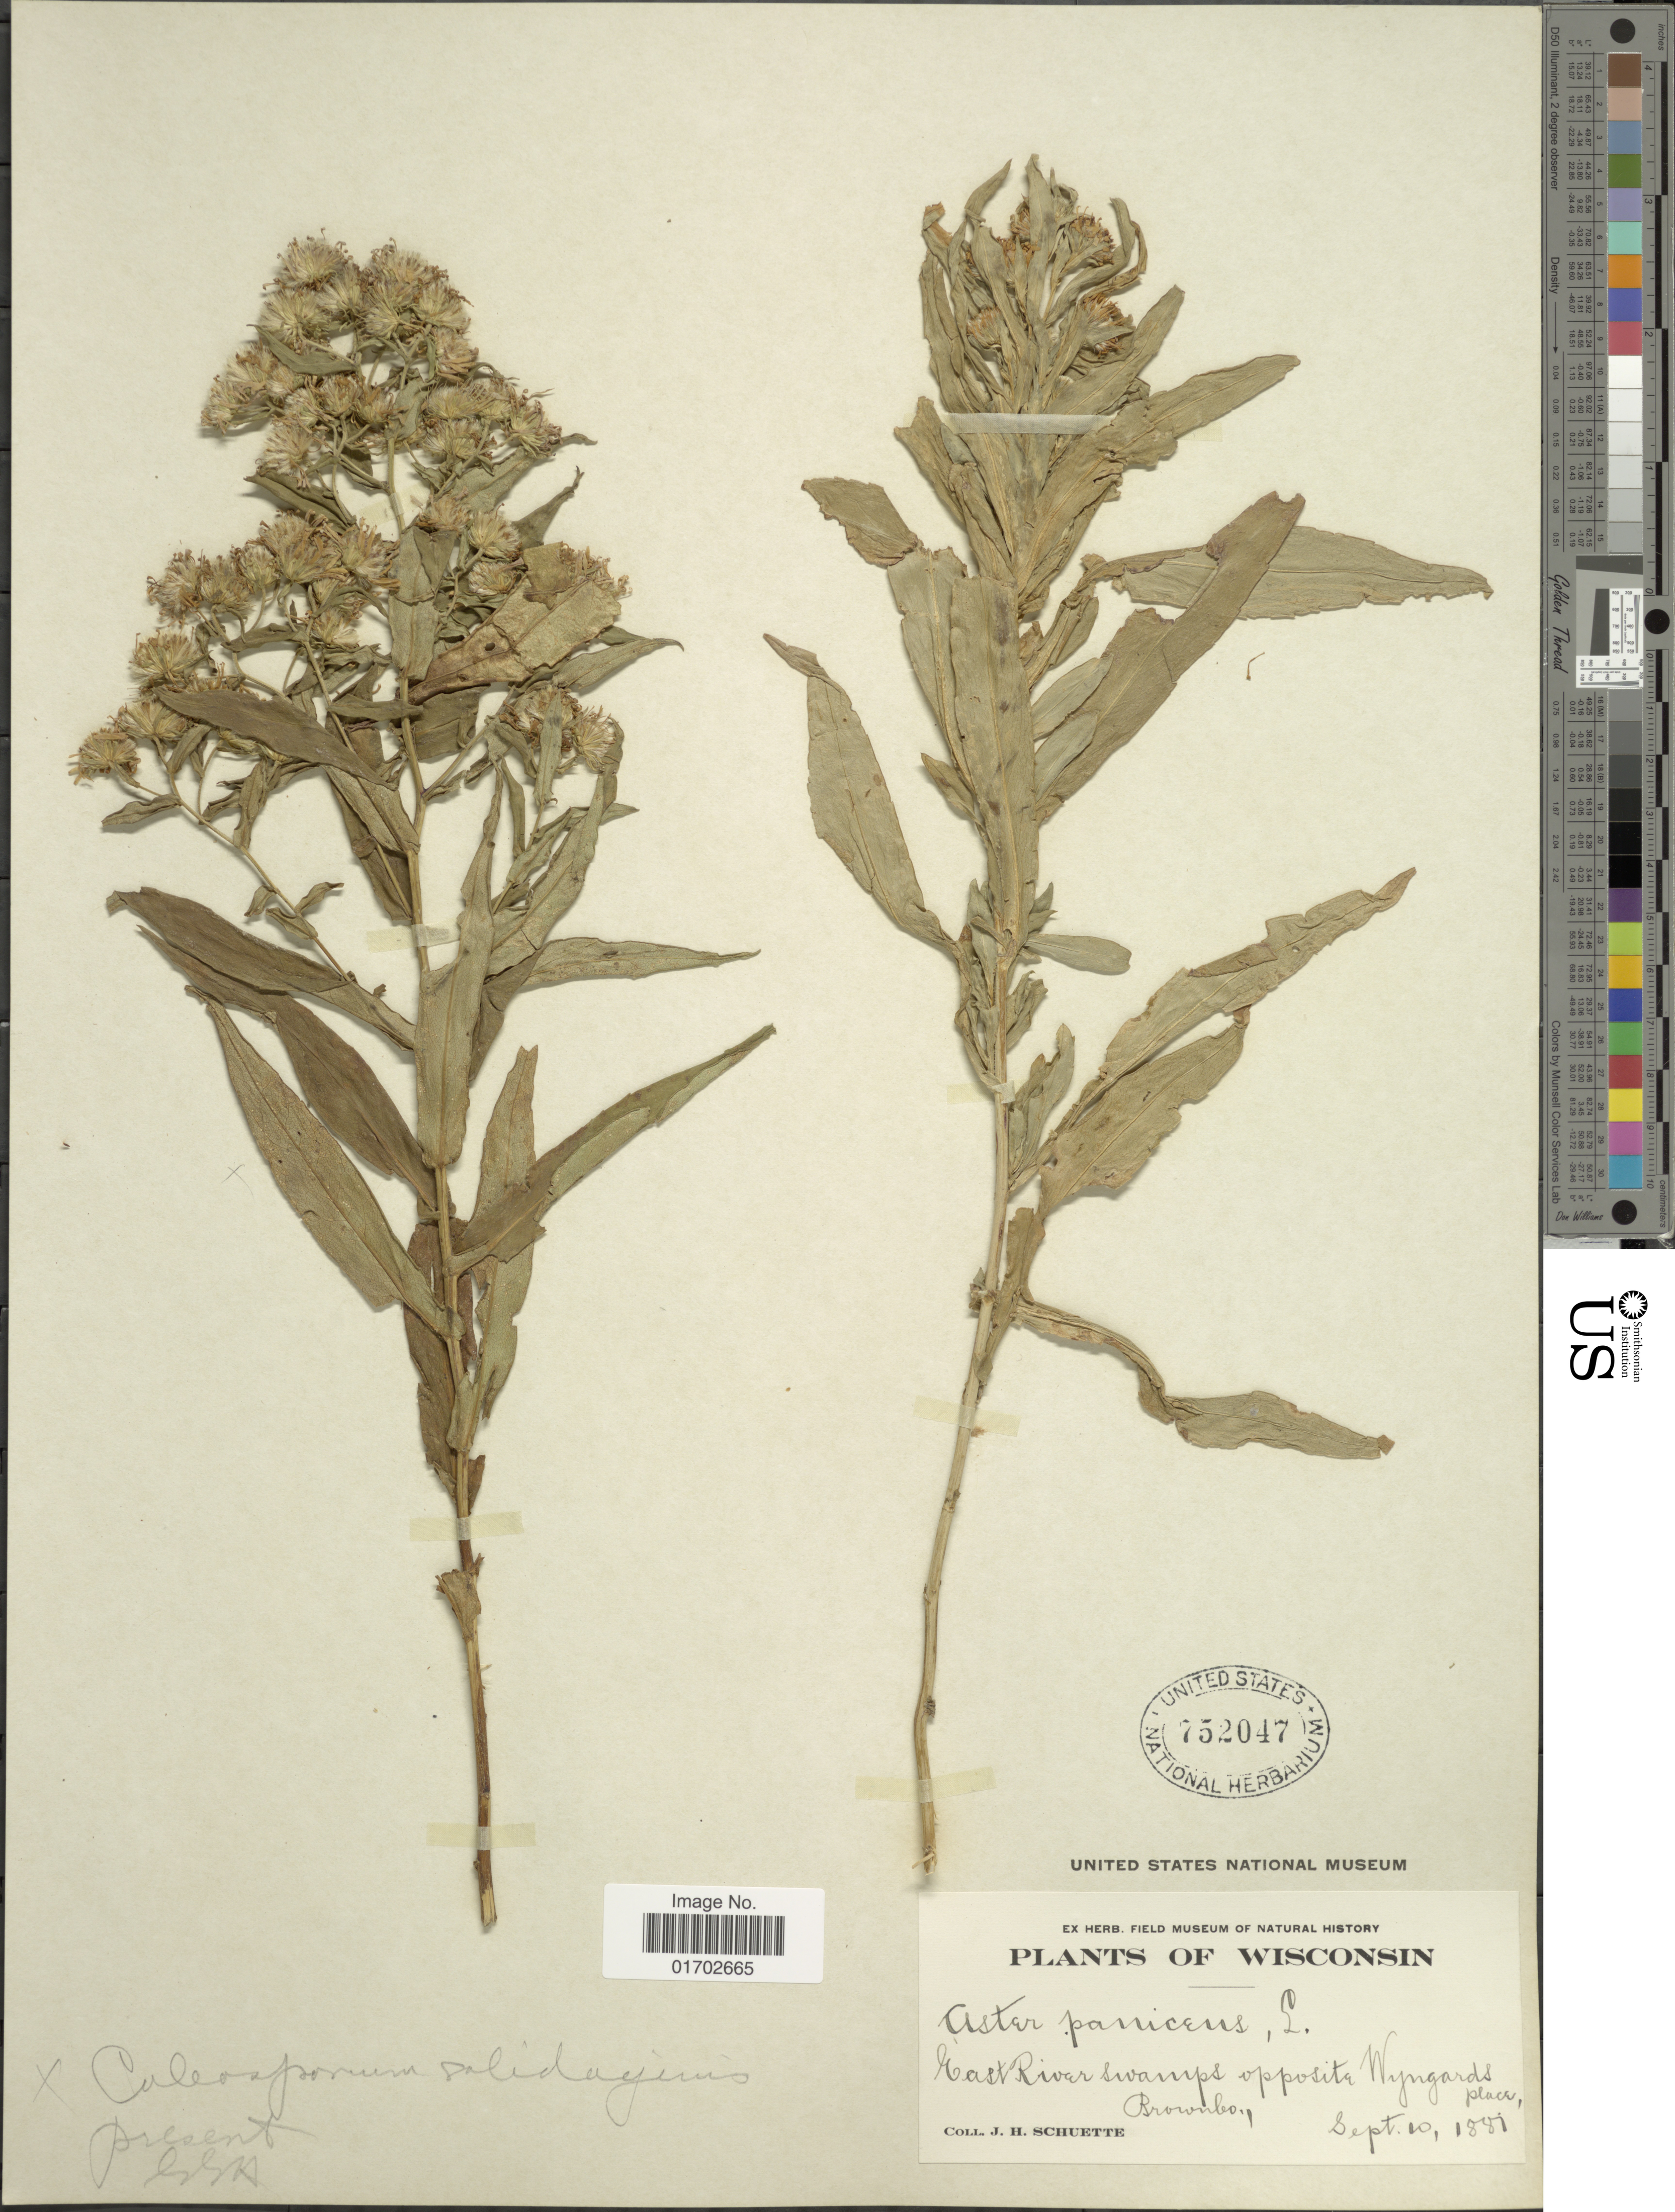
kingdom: Plantae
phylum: Tracheophyta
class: Magnoliopsida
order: Asterales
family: Asteraceae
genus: Symphyotrichum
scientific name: Symphyotrichum puniceum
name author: (L.) Á. Löve & D. Löve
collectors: J. H. Schuette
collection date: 1881-09-10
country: United States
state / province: Wisconsin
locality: East River swamps opposite Wijngards Place, Brown Co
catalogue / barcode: US 752047